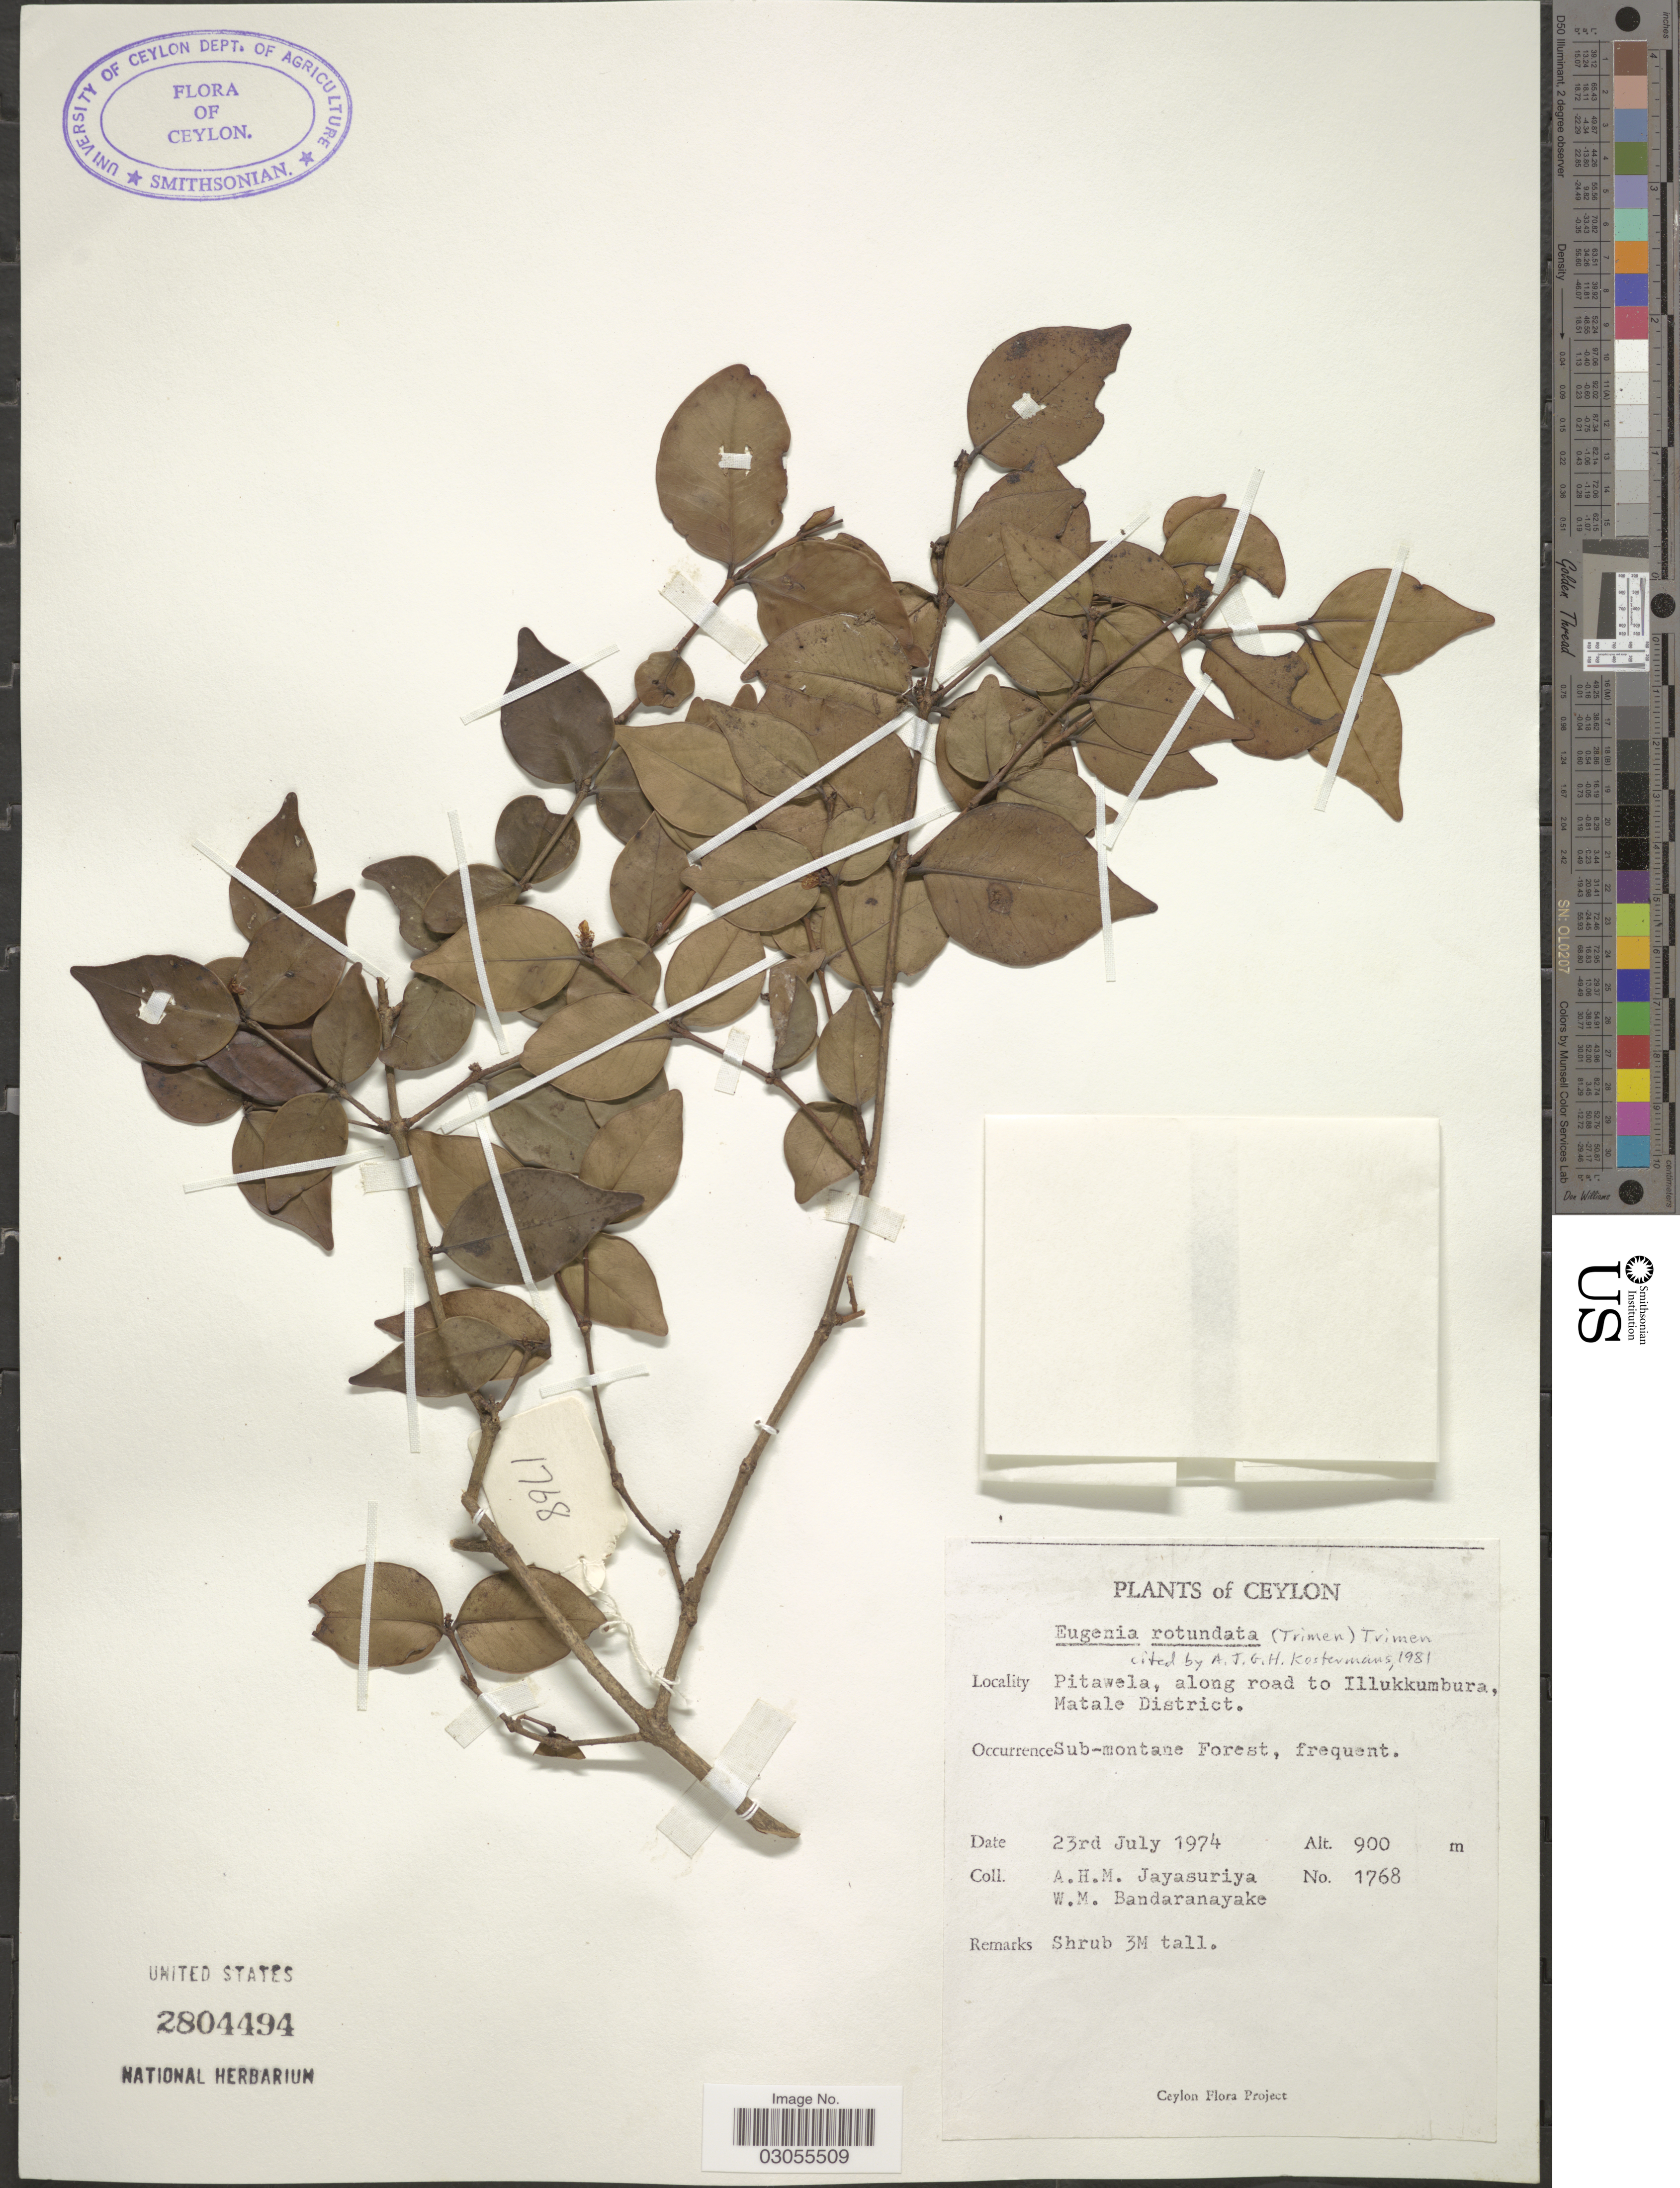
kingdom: Plantae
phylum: Tracheophyta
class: Magnoliopsida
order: Myrtales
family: Myrtaceae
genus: Eugenia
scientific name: Eugenia rotundata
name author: Trimen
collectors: A. H. Jayasuriya & W. Bandaranayake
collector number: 1768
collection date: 1974-07-23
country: Sri Lanka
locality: Ceylon. Pitawela, along road to Illukkumbura, Matale District.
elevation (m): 900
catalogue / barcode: US 2804494